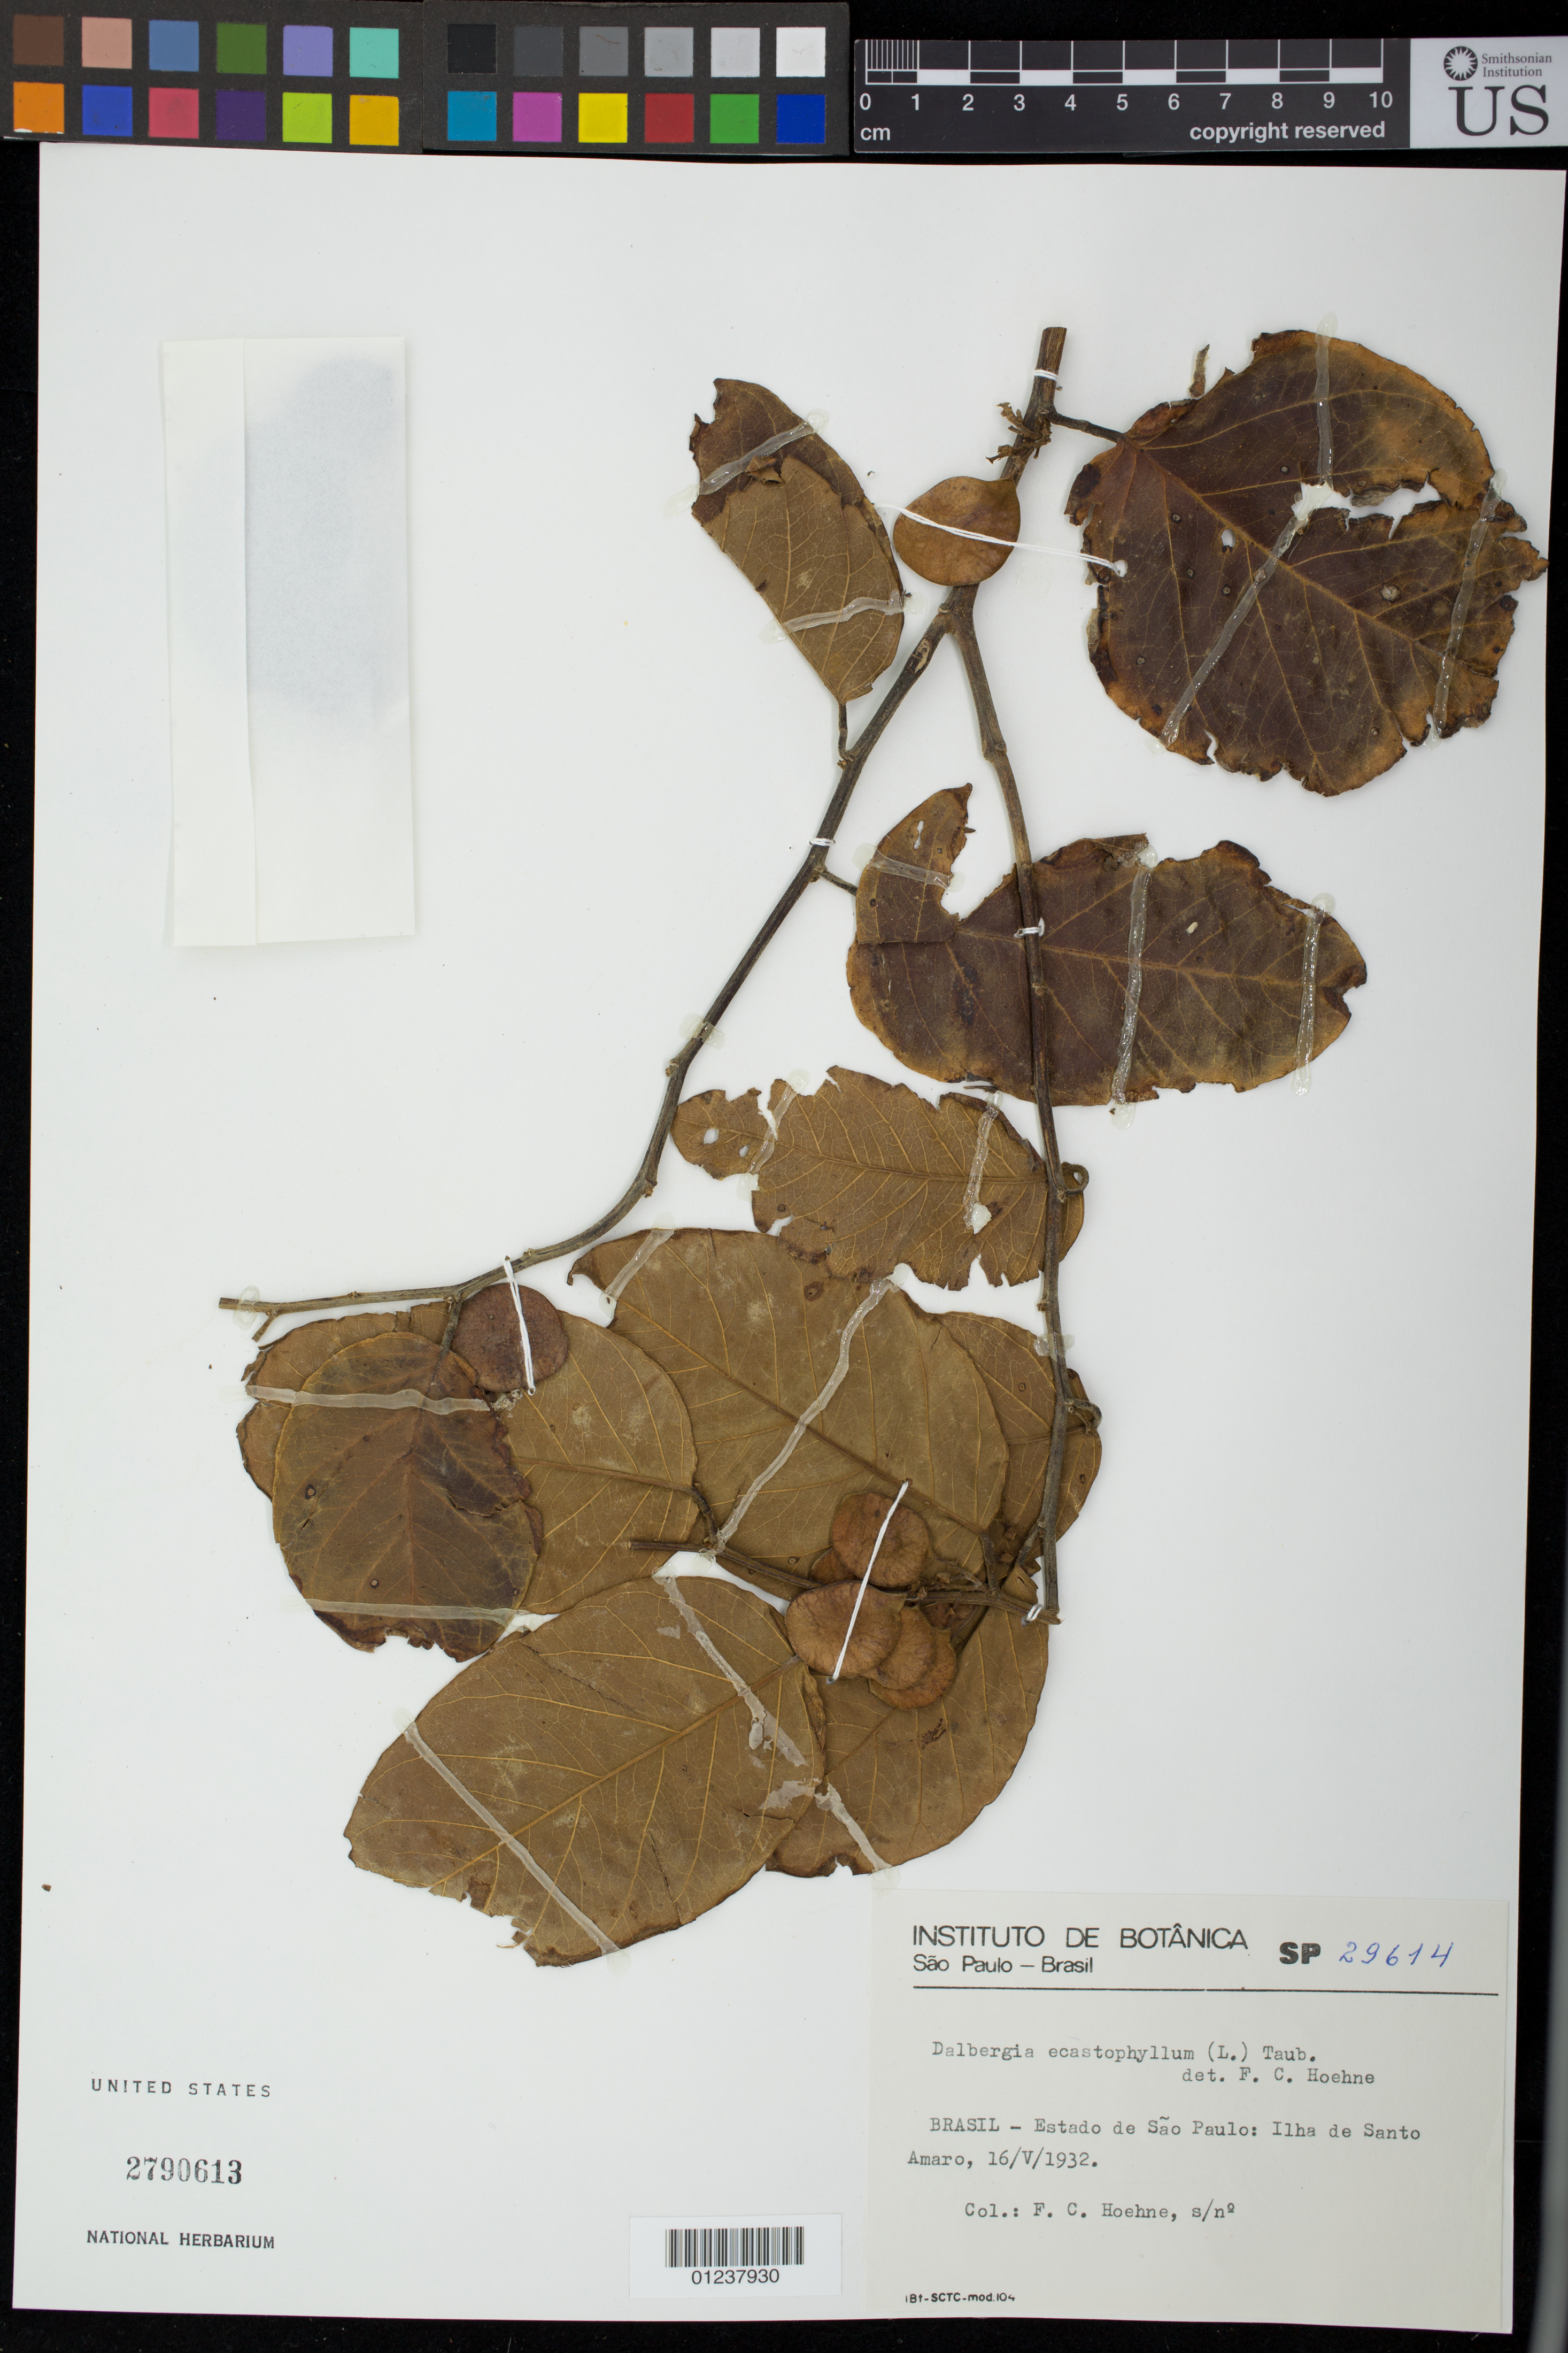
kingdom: Plantae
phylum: Tracheophyta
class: Magnoliopsida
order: Fabales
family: Fabaceae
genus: Dalbergia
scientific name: Dalbergia ecastaphyllum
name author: (L.) Taub.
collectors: F. C. Hoehne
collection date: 1932-05-16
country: Brazil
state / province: Sao Paulo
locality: Ilha de Santo Amaro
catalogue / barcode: US 2790613